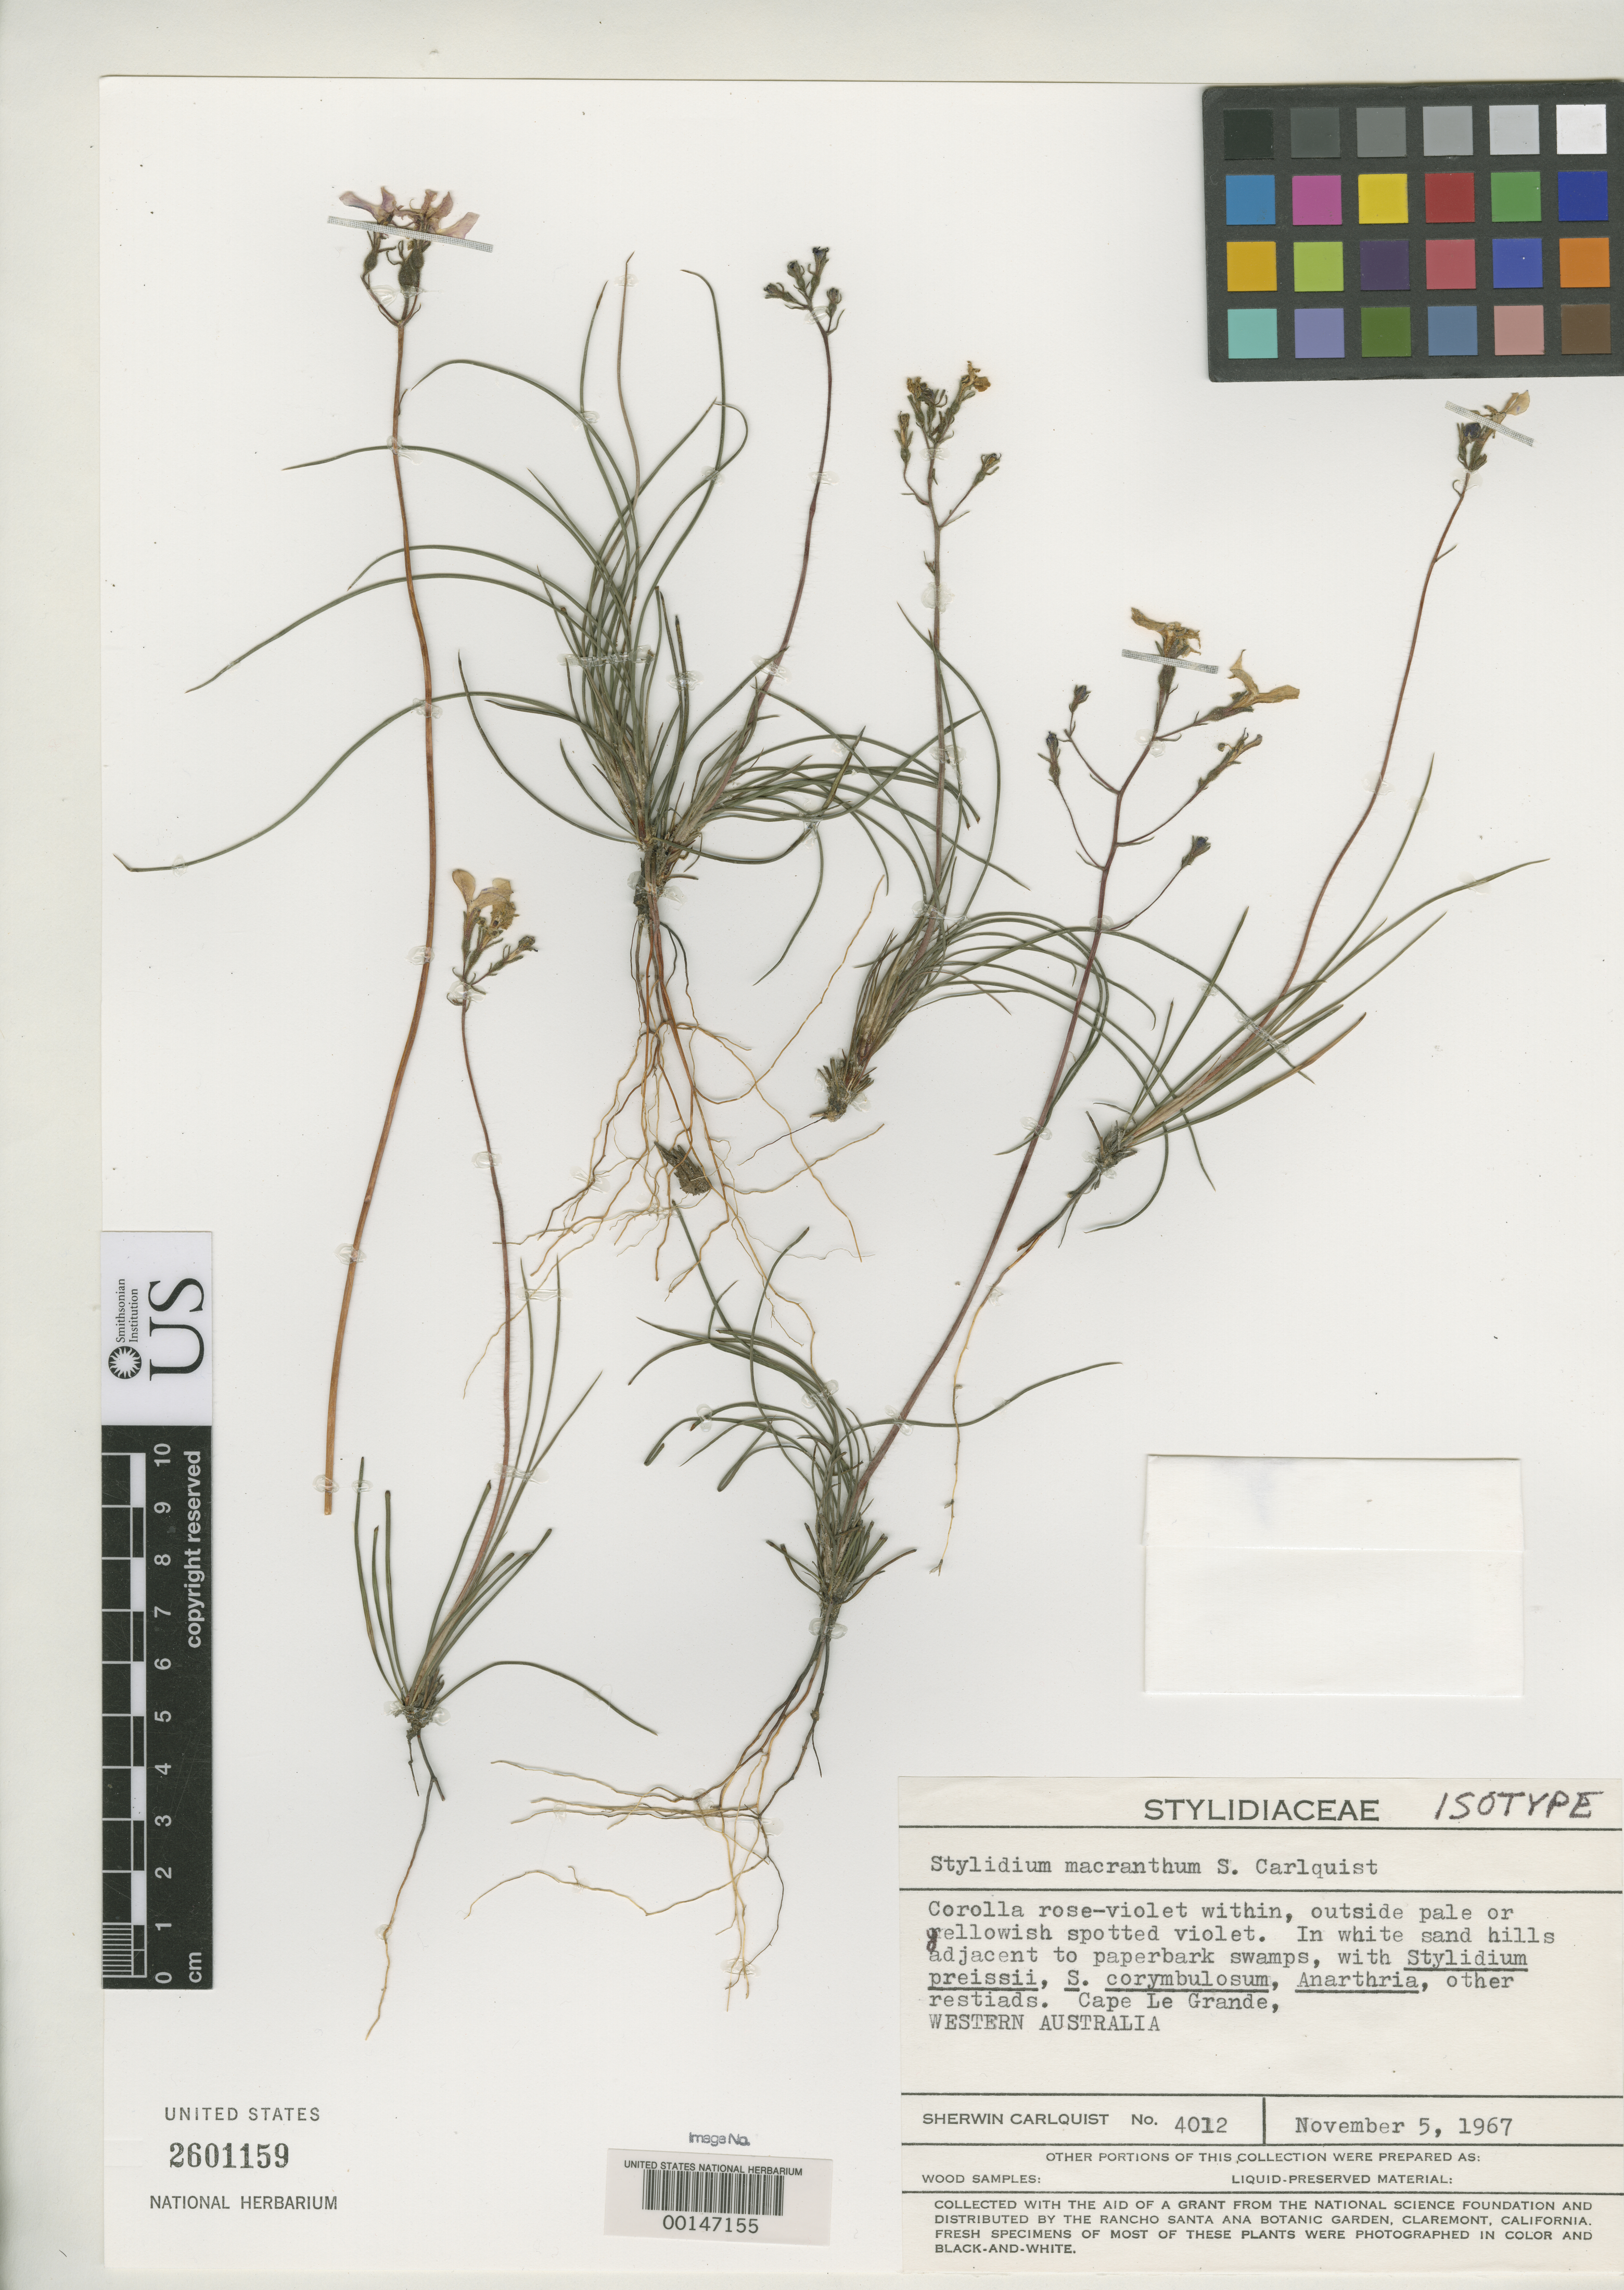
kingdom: Plantae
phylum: Tracheophyta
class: Magnoliopsida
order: Asterales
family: Stylidiaceae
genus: Stylidium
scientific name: Stylidium macranthum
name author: Carlquist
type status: Isotype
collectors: S. Carlquist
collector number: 4012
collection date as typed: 05 Nov 1967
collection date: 1967-11-05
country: Australia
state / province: Western Australia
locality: Cape le Grande.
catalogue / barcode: US 2601159